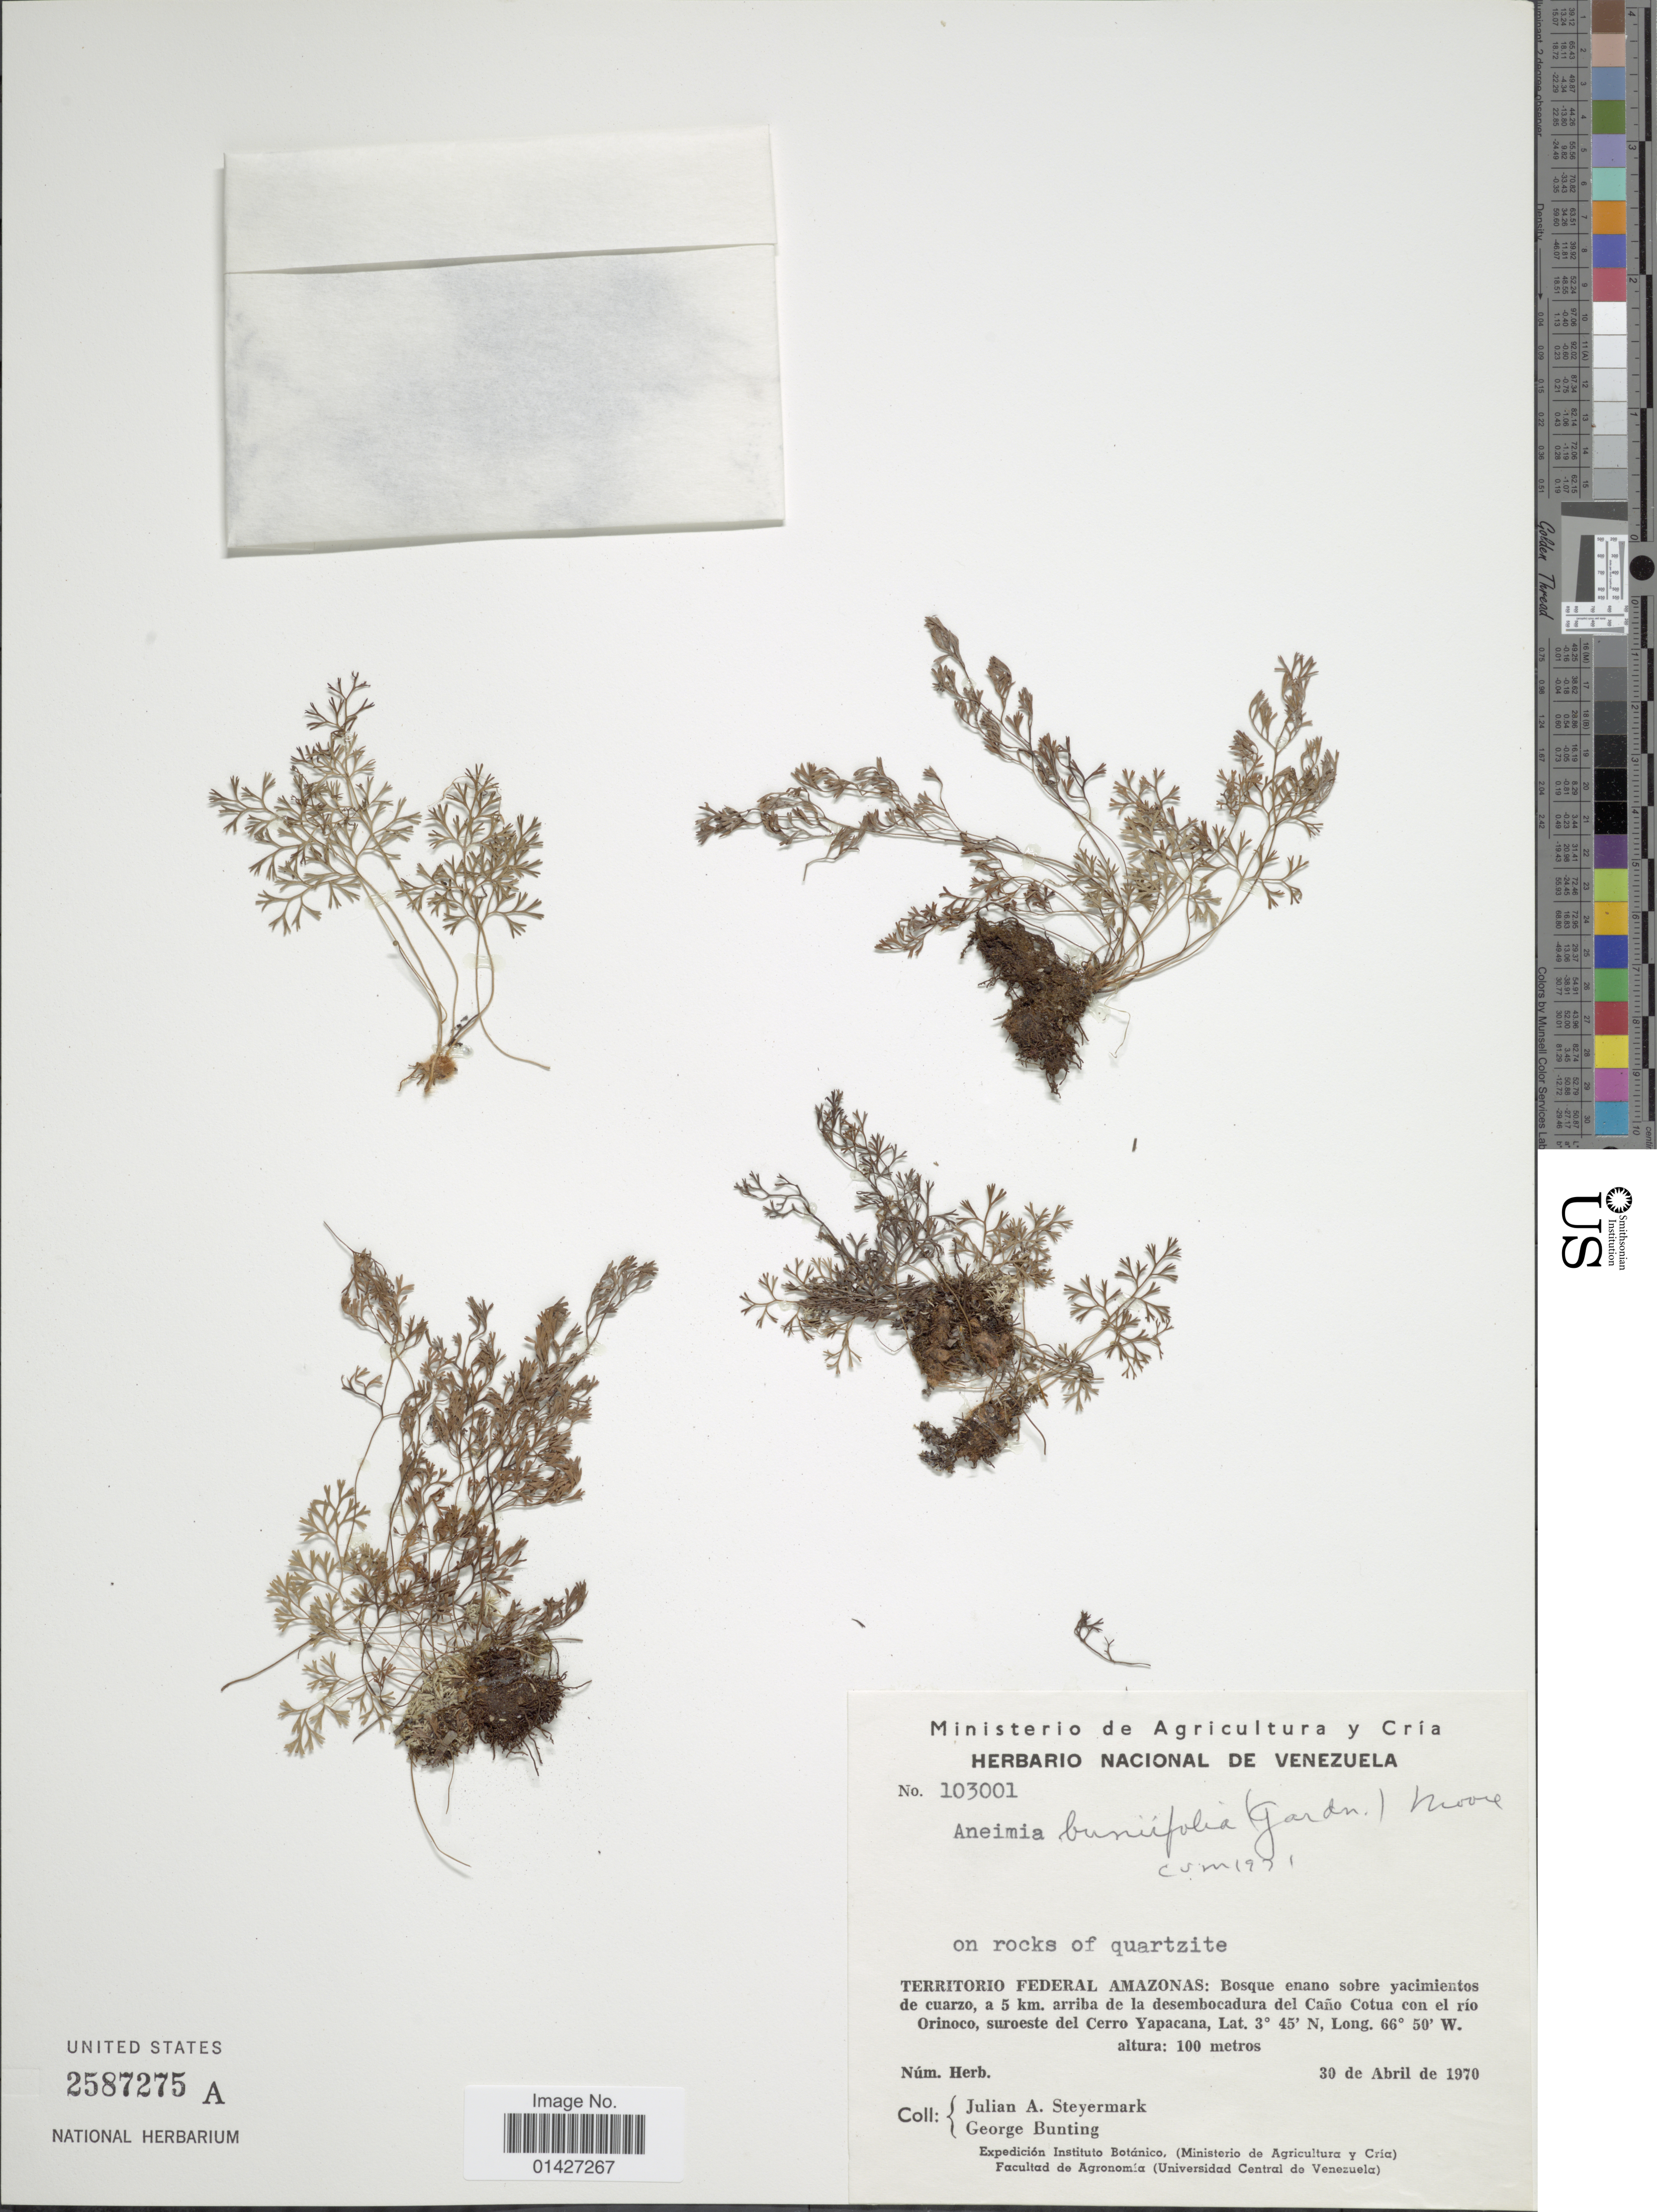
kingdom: Plantae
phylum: Tracheophyta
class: Polypodiopsida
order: Schizaeales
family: Anemiaceae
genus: Anemia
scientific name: Anemia buniifolia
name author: (T. Moore) Gardner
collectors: J. Steyermark & G. S. Bunting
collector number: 103001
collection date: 1970-04-30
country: Venezuela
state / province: Amazonas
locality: On rocks of quartzite. Territorio Federal Amazonas: Bosque enamo sobre yacimientos de cuarzo, 1 5 km. arriba de la desembocadura del Caño Cotua con el río Orinoco, suroeste del Cerro Yapacana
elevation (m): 100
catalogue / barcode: US 2587275A